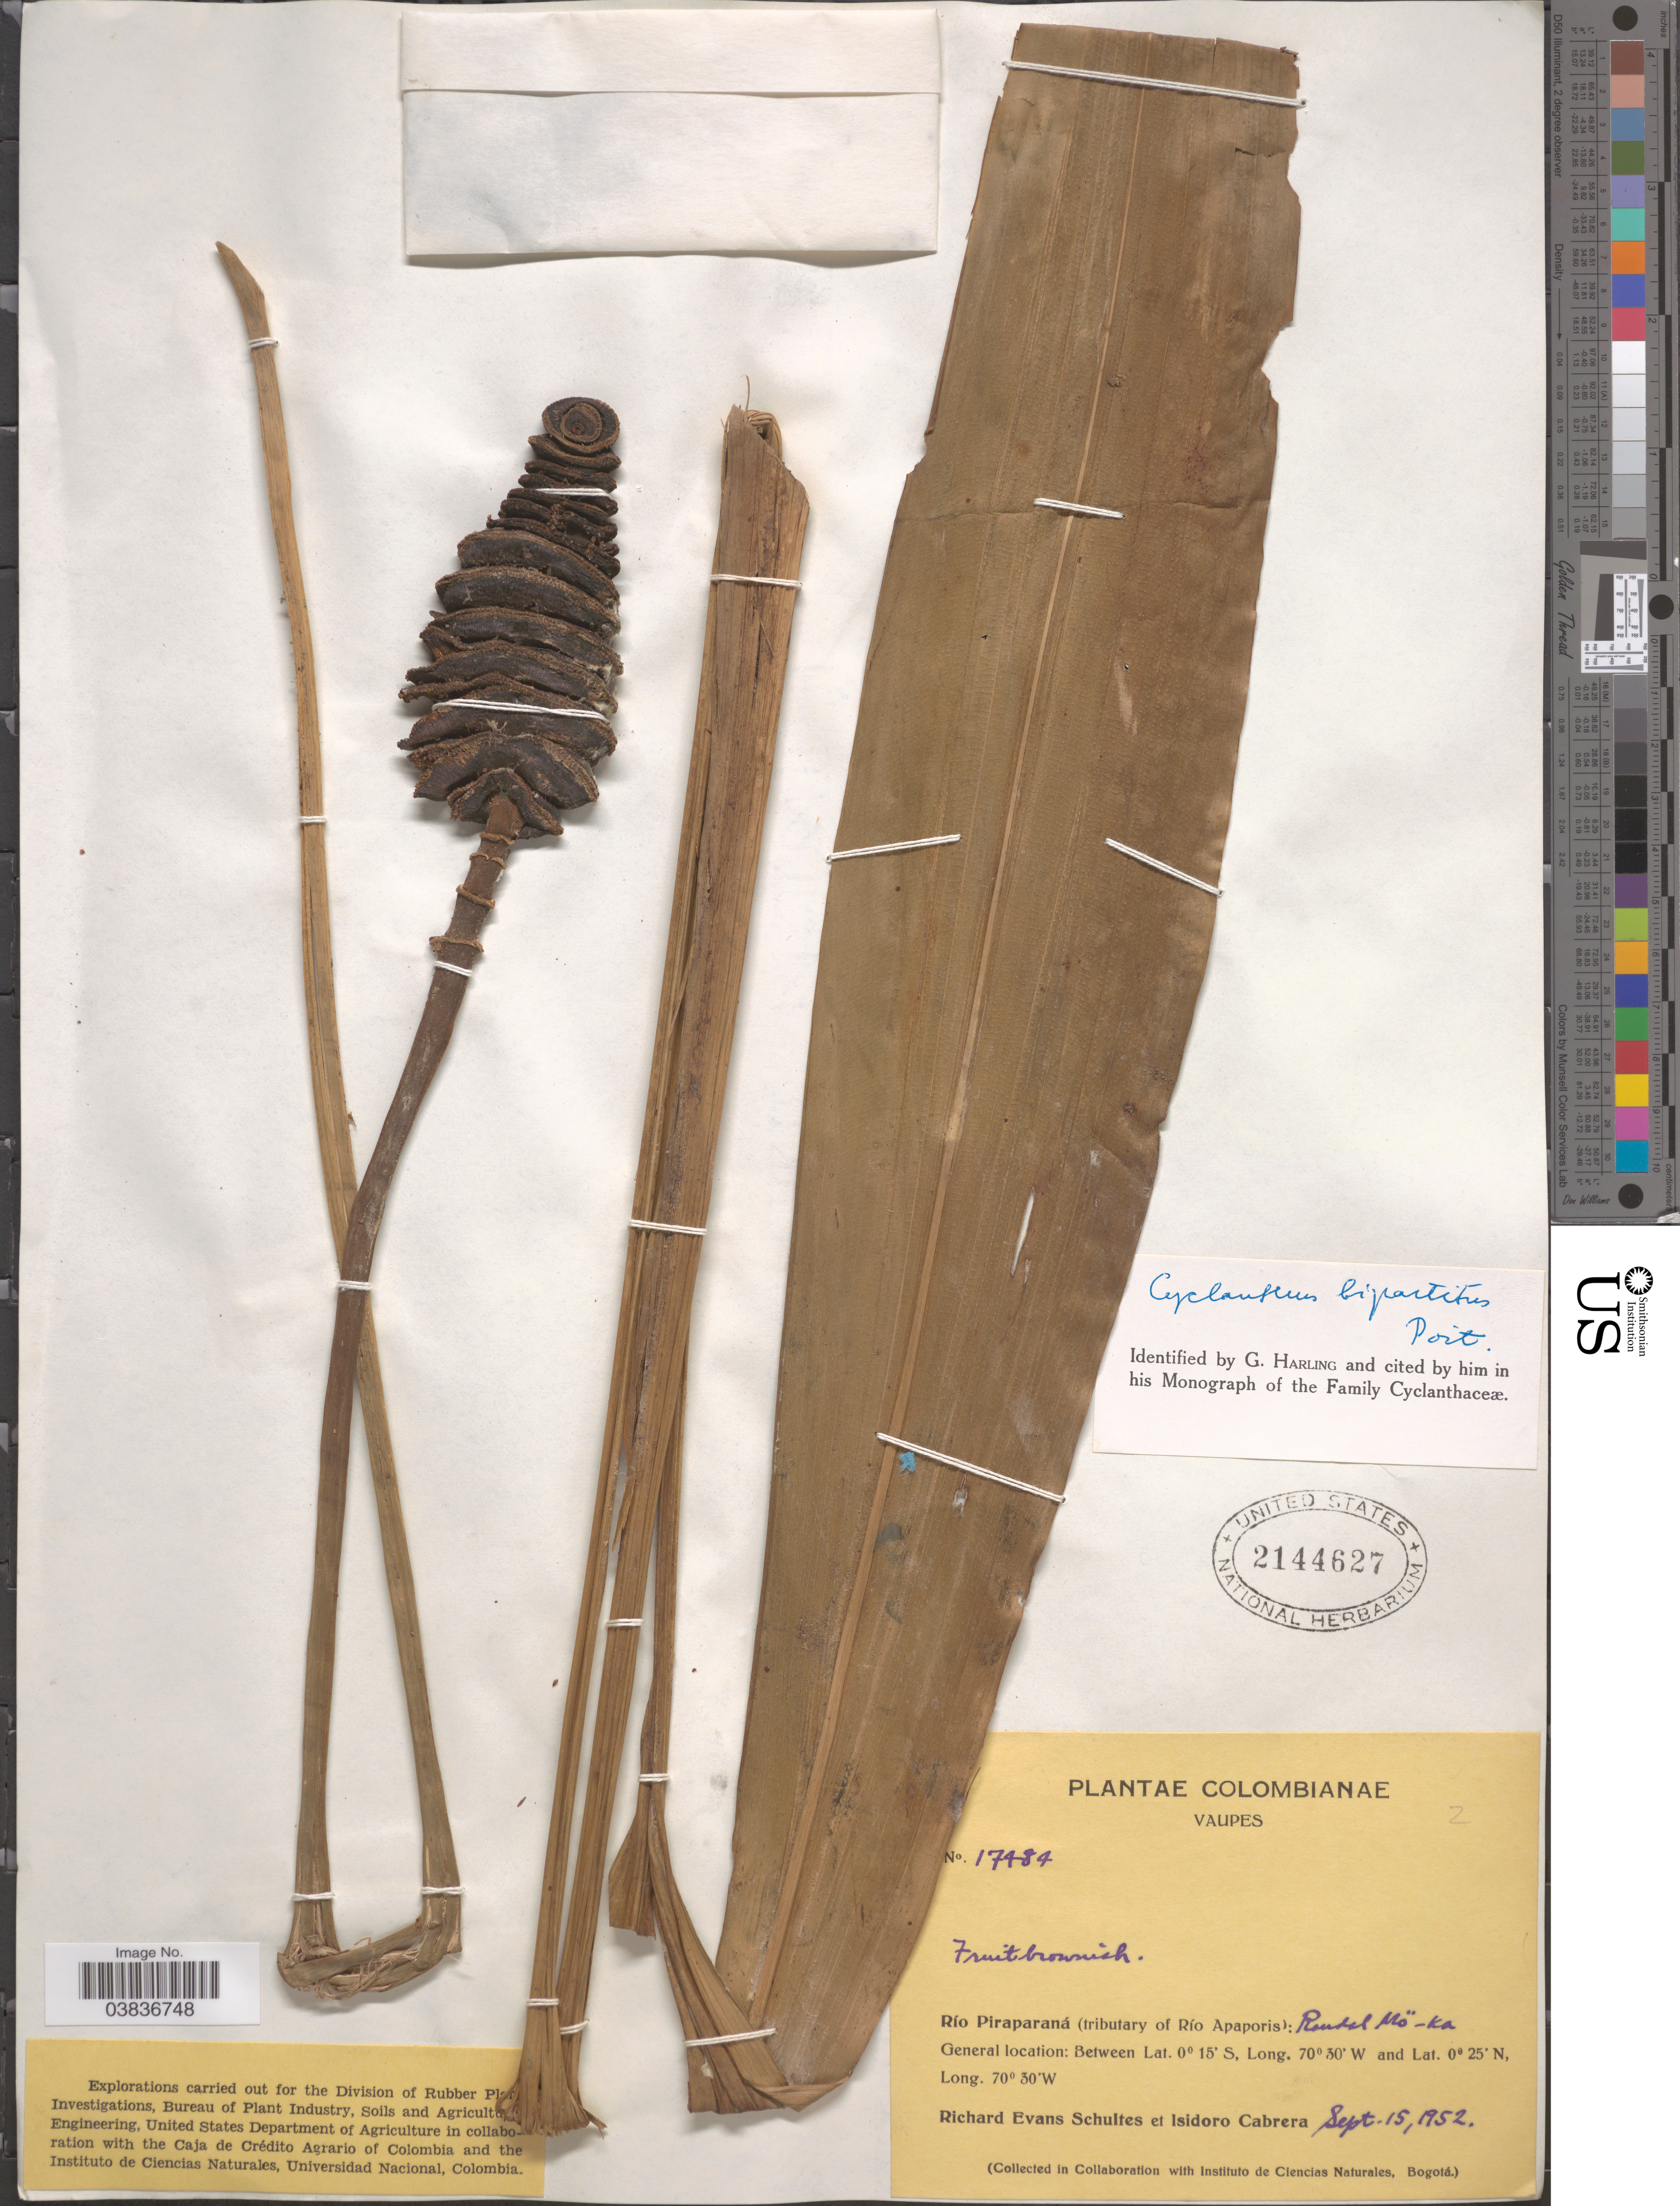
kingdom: Plantae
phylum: Tracheophyta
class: Liliopsida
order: Pandanales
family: Cyclanthaceae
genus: Cyclanthus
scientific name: Cyclanthus bipartitus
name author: Poit. ex A. Rich.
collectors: R. E. Schultes & I. Cabrera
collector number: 17484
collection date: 1952-09-15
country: Colombia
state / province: Vaupés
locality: Río Piraparaná (tributary of Río Apaporis): Raudal Mö-ka.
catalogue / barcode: US 2144627